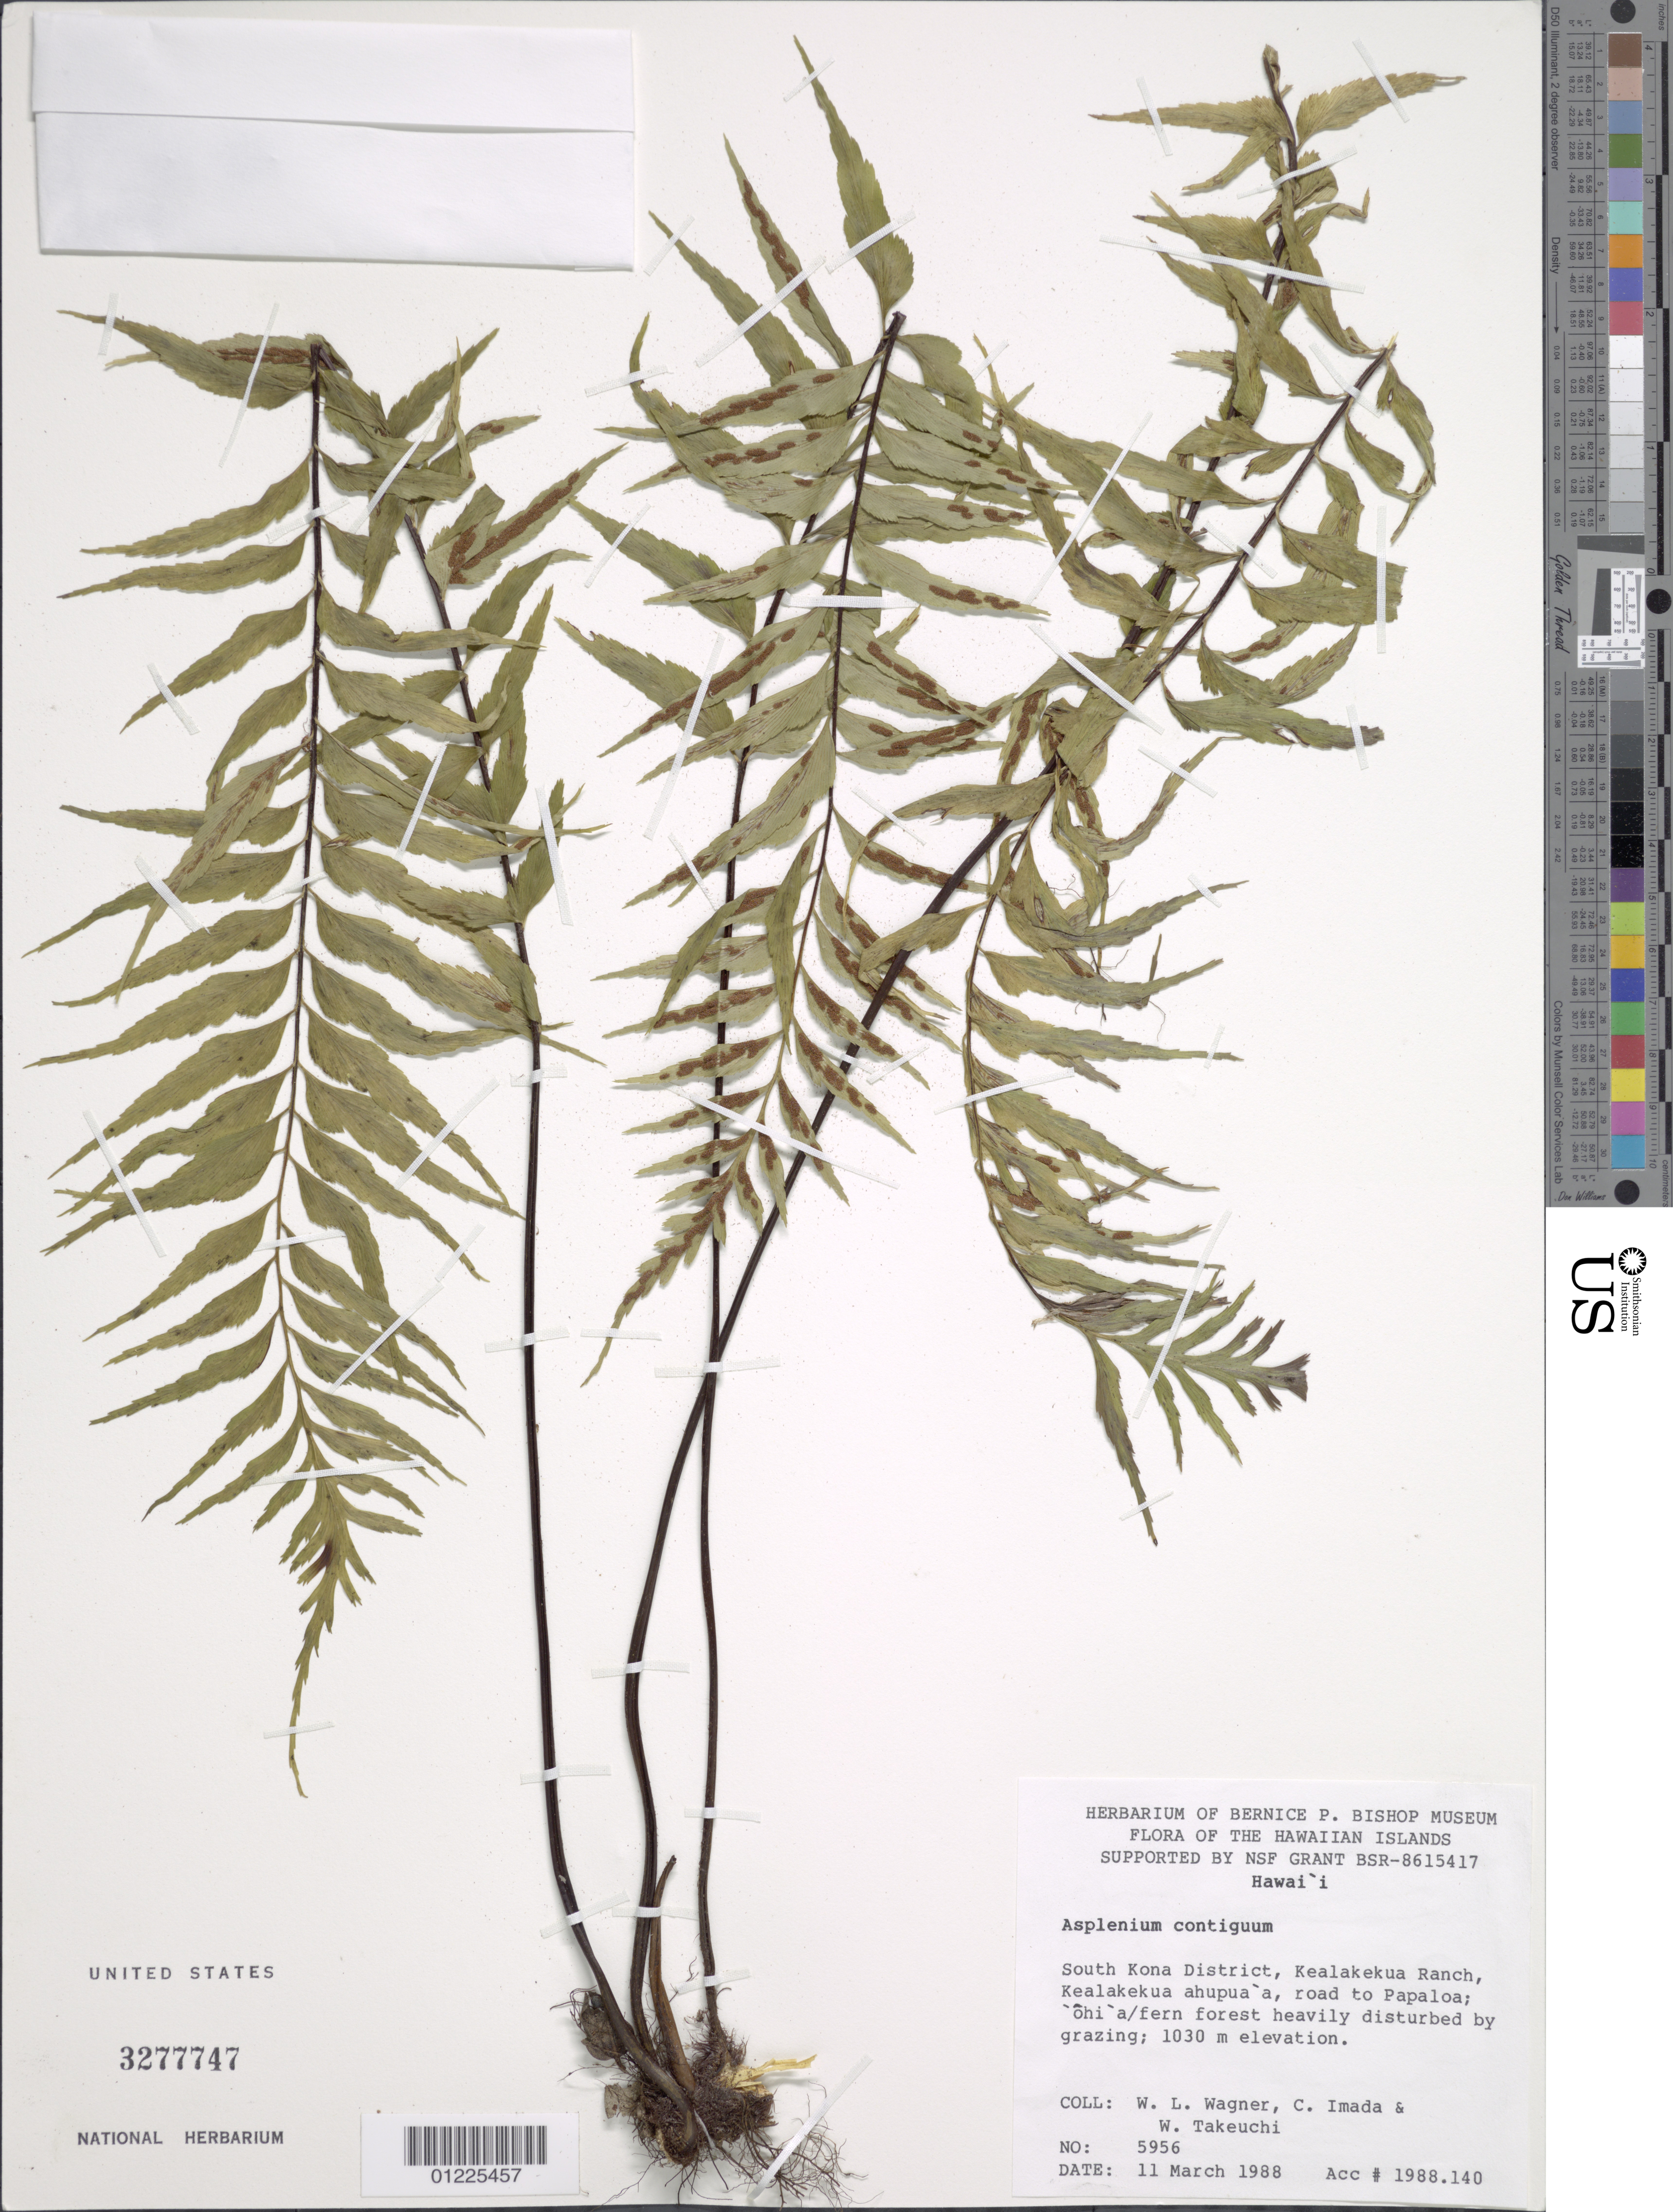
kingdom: Plantae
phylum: Tracheophyta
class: Polypodiopsida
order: Polypodiales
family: Aspleniaceae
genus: Asplenium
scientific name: Asplenium contiguum var. contiguum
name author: Kaulf.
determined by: Wagner, W. L., (BOT), Smithsonian Institution - National Museum of Natural History (UNITED STATES)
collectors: W. L. Wagner, C. Imada & W. N. Takeuchi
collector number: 5956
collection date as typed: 11 Mar 1988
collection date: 1988-03-11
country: United States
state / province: Hawaii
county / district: Hawaii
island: Hawaii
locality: S Kona District, Kealakekua Ranch, Kealakekua ahupua a, road to Papaloa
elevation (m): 1030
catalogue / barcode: US 3277747